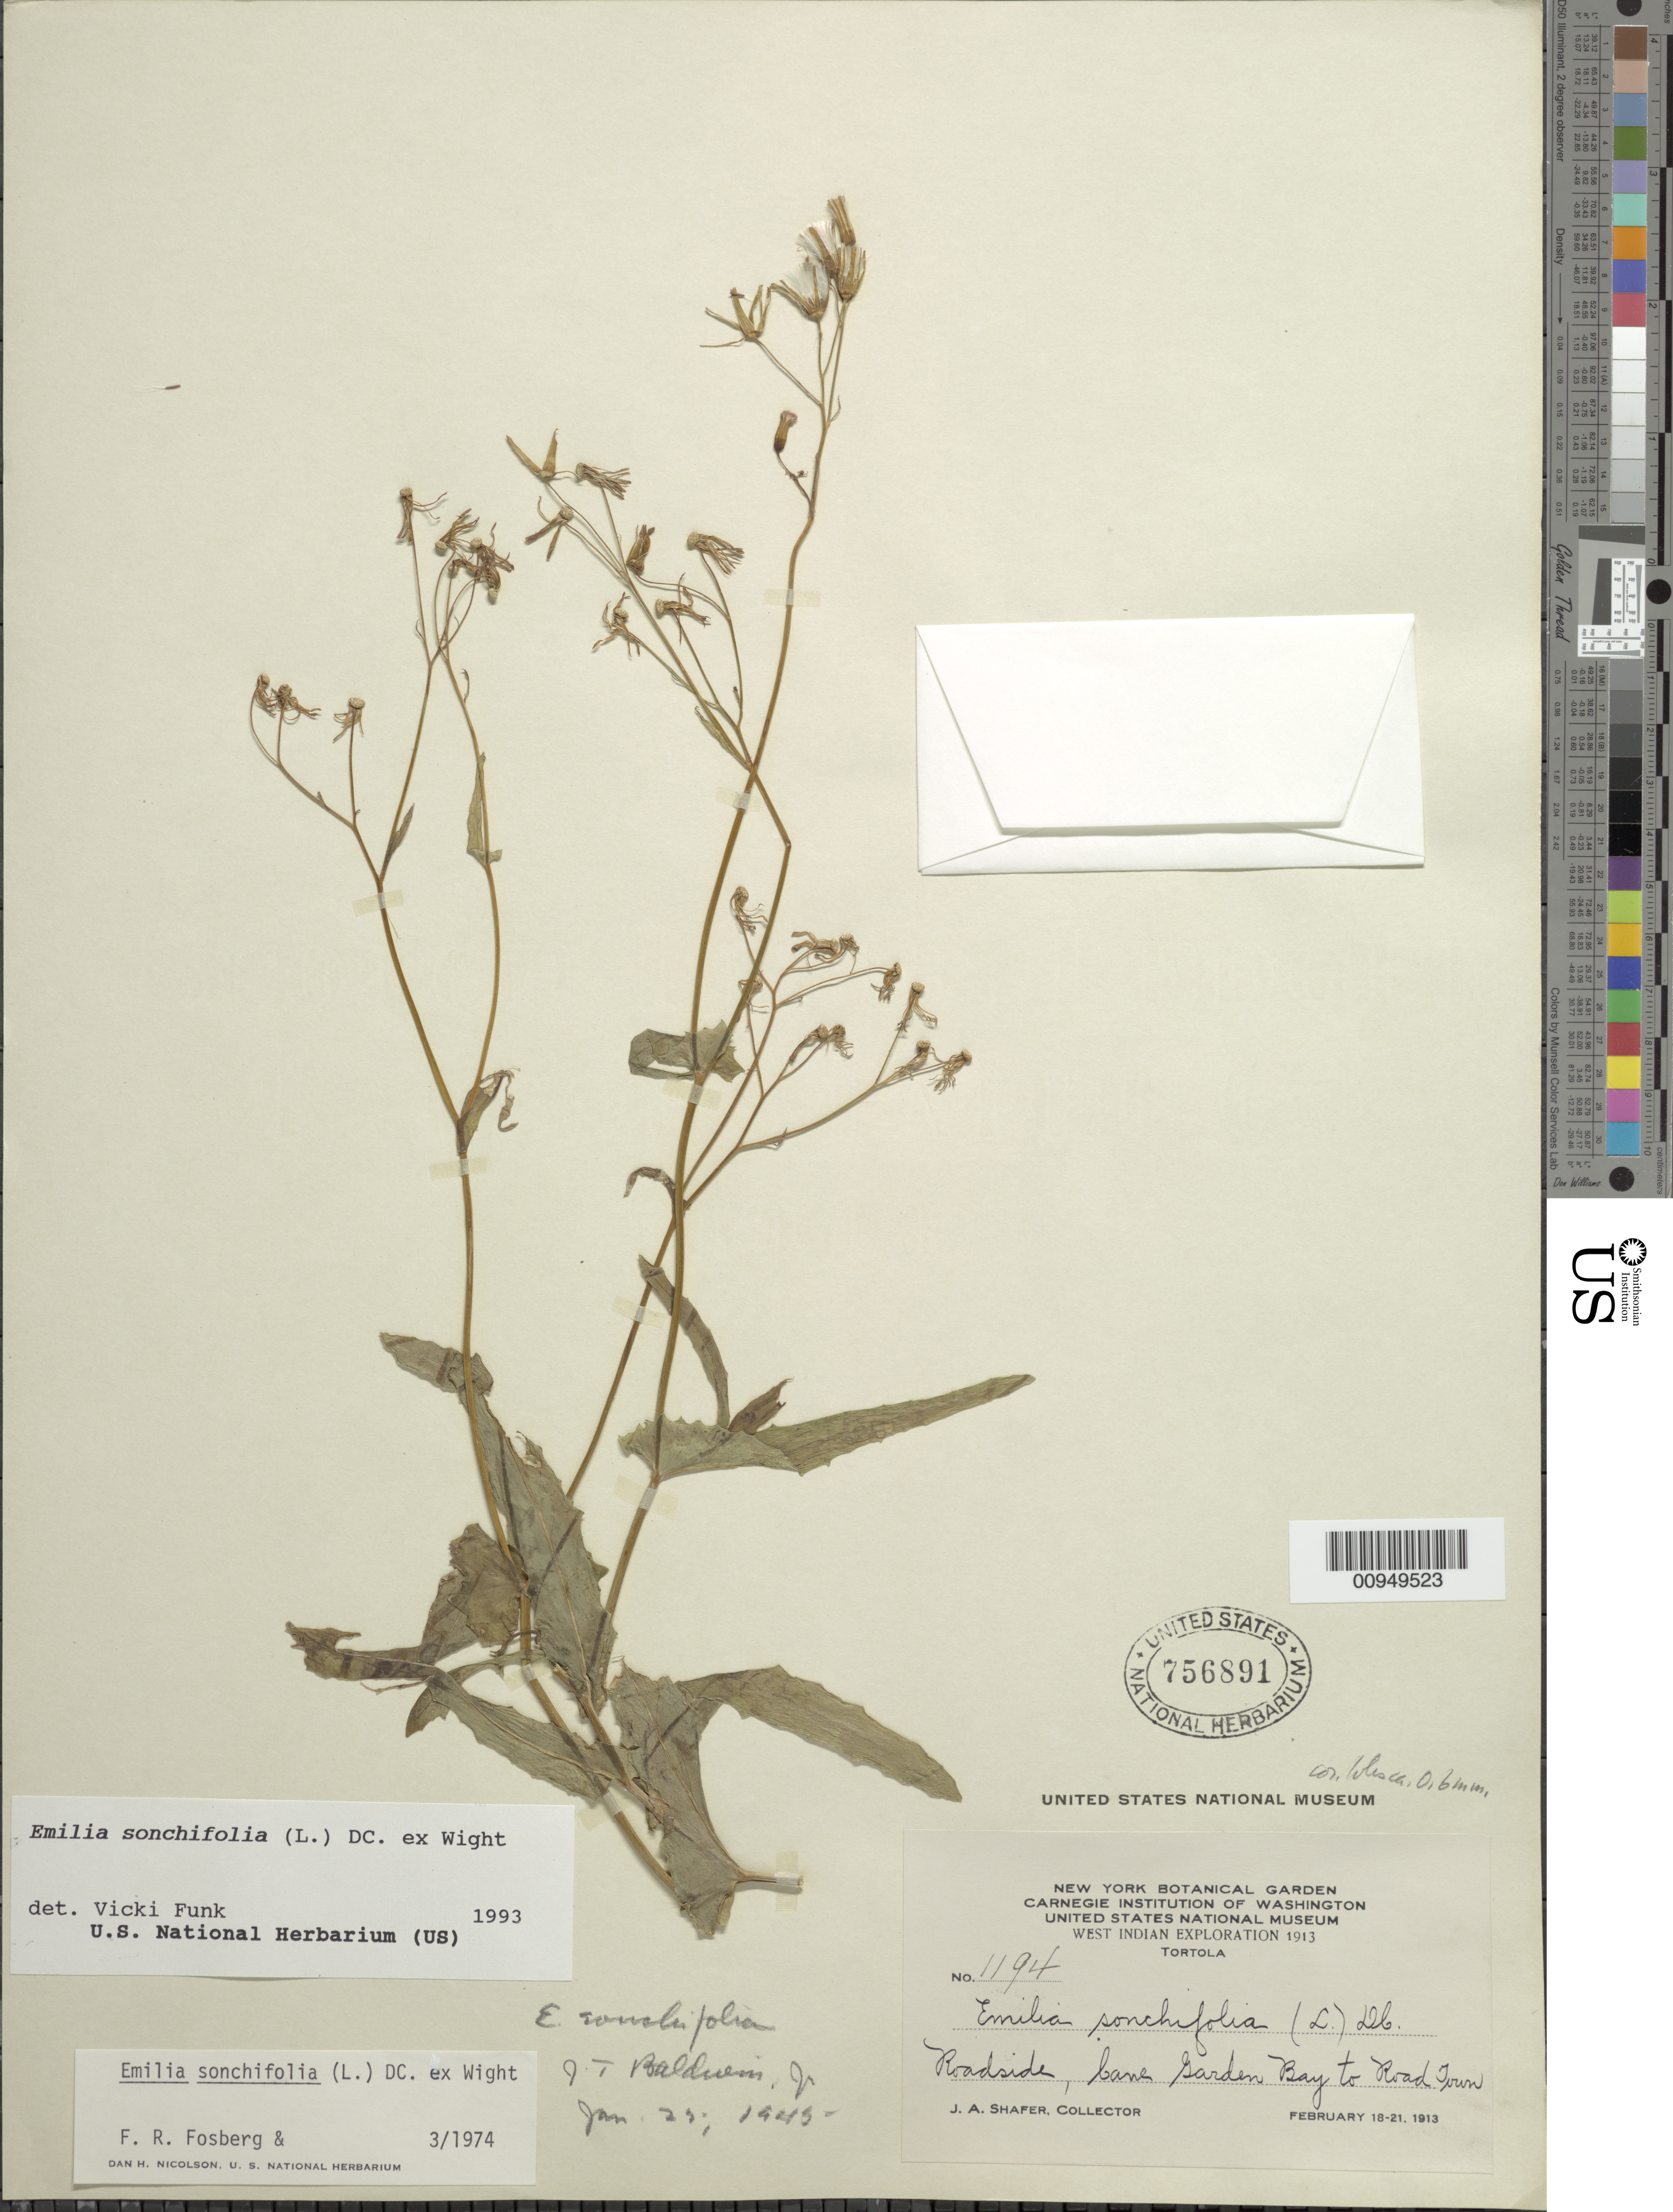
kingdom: Plantae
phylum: Tracheophyta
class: Magnoliopsida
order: Asterales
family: Asteraceae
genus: Emilia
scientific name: Emilia sonchifolia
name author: (L.) DC.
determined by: Funk, Vicki A., (BOT), Smithsonian Institution - National Museum of Natural History (UNITED STATES)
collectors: J. A. Shafer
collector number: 1194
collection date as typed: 18 Feb 1913 to 21 Feb 1913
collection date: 1913-02-18/1913-02-21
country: British Virgin Islands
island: Tortola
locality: Cane Garden Bay to Road Town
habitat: Roadside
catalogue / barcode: US 756891